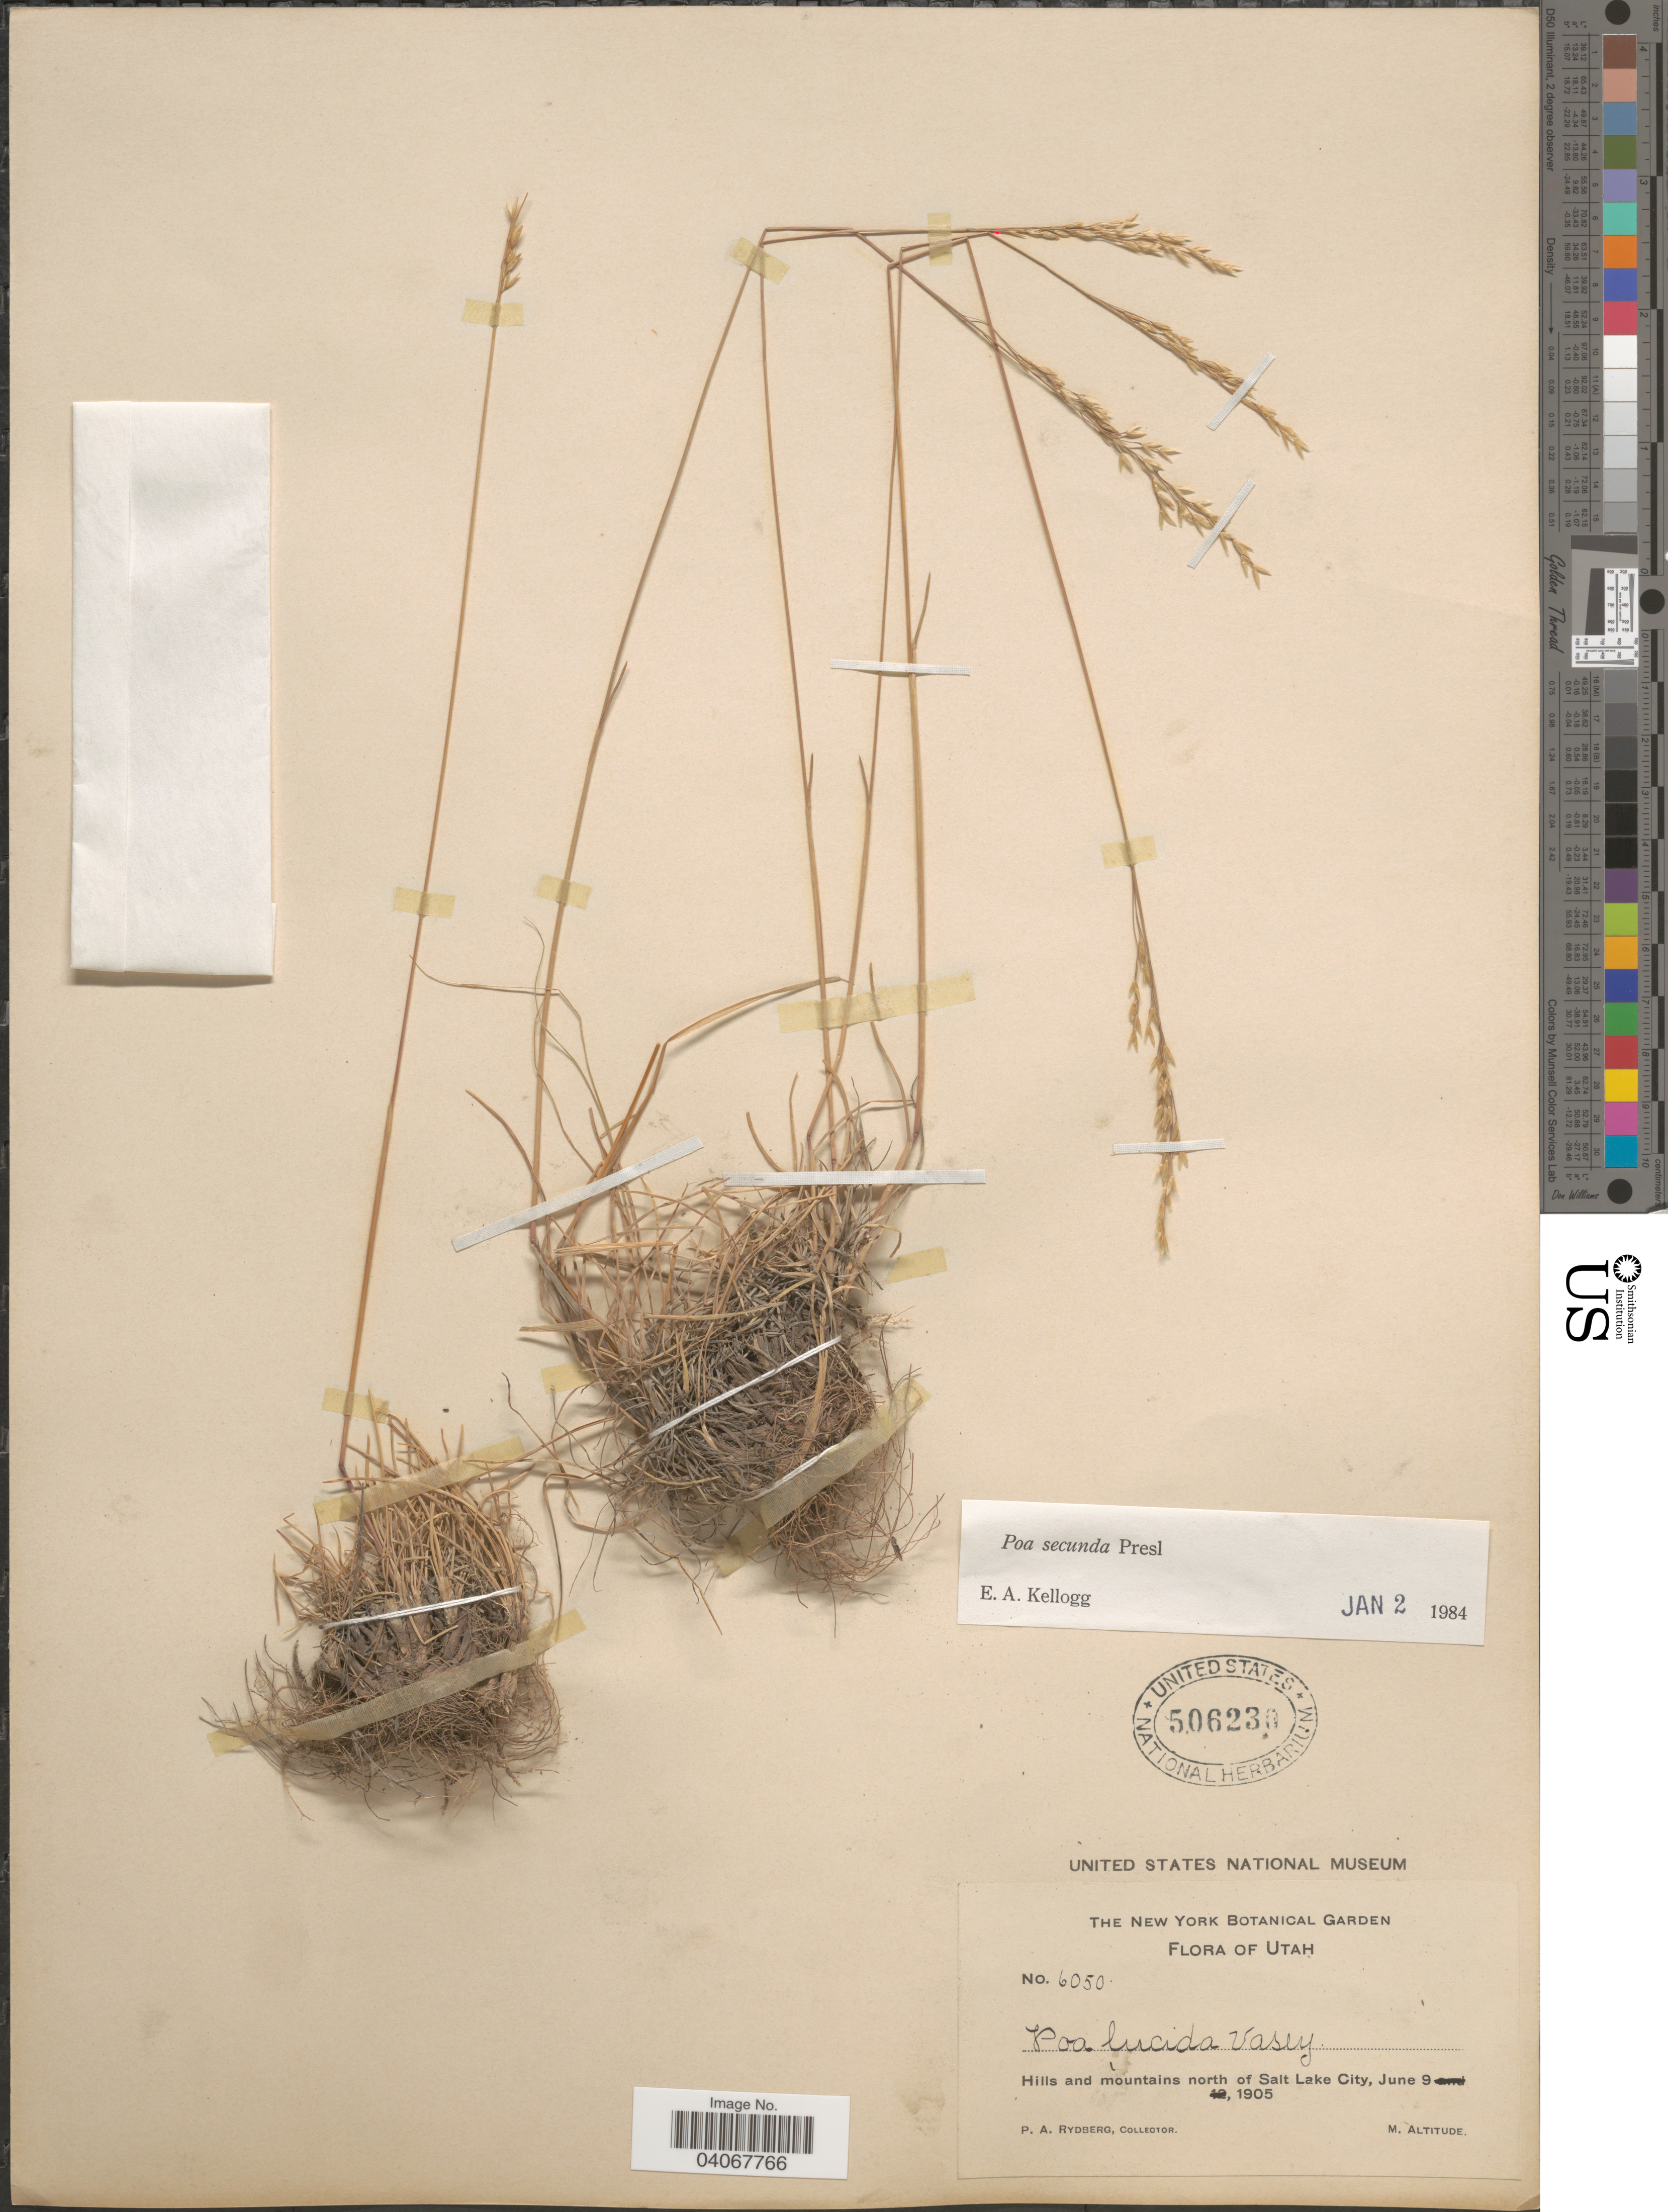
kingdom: Plantae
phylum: Tracheophyta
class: Liliopsida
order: Poales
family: Poaceae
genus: Poa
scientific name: Poa secunda subsp. secunda var. secunda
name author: J. Presl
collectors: P. A. Rydberg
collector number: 6050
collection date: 1905-06-09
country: United States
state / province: Utah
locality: Hills and mountains north of Salt Lake City.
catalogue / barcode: US 506230